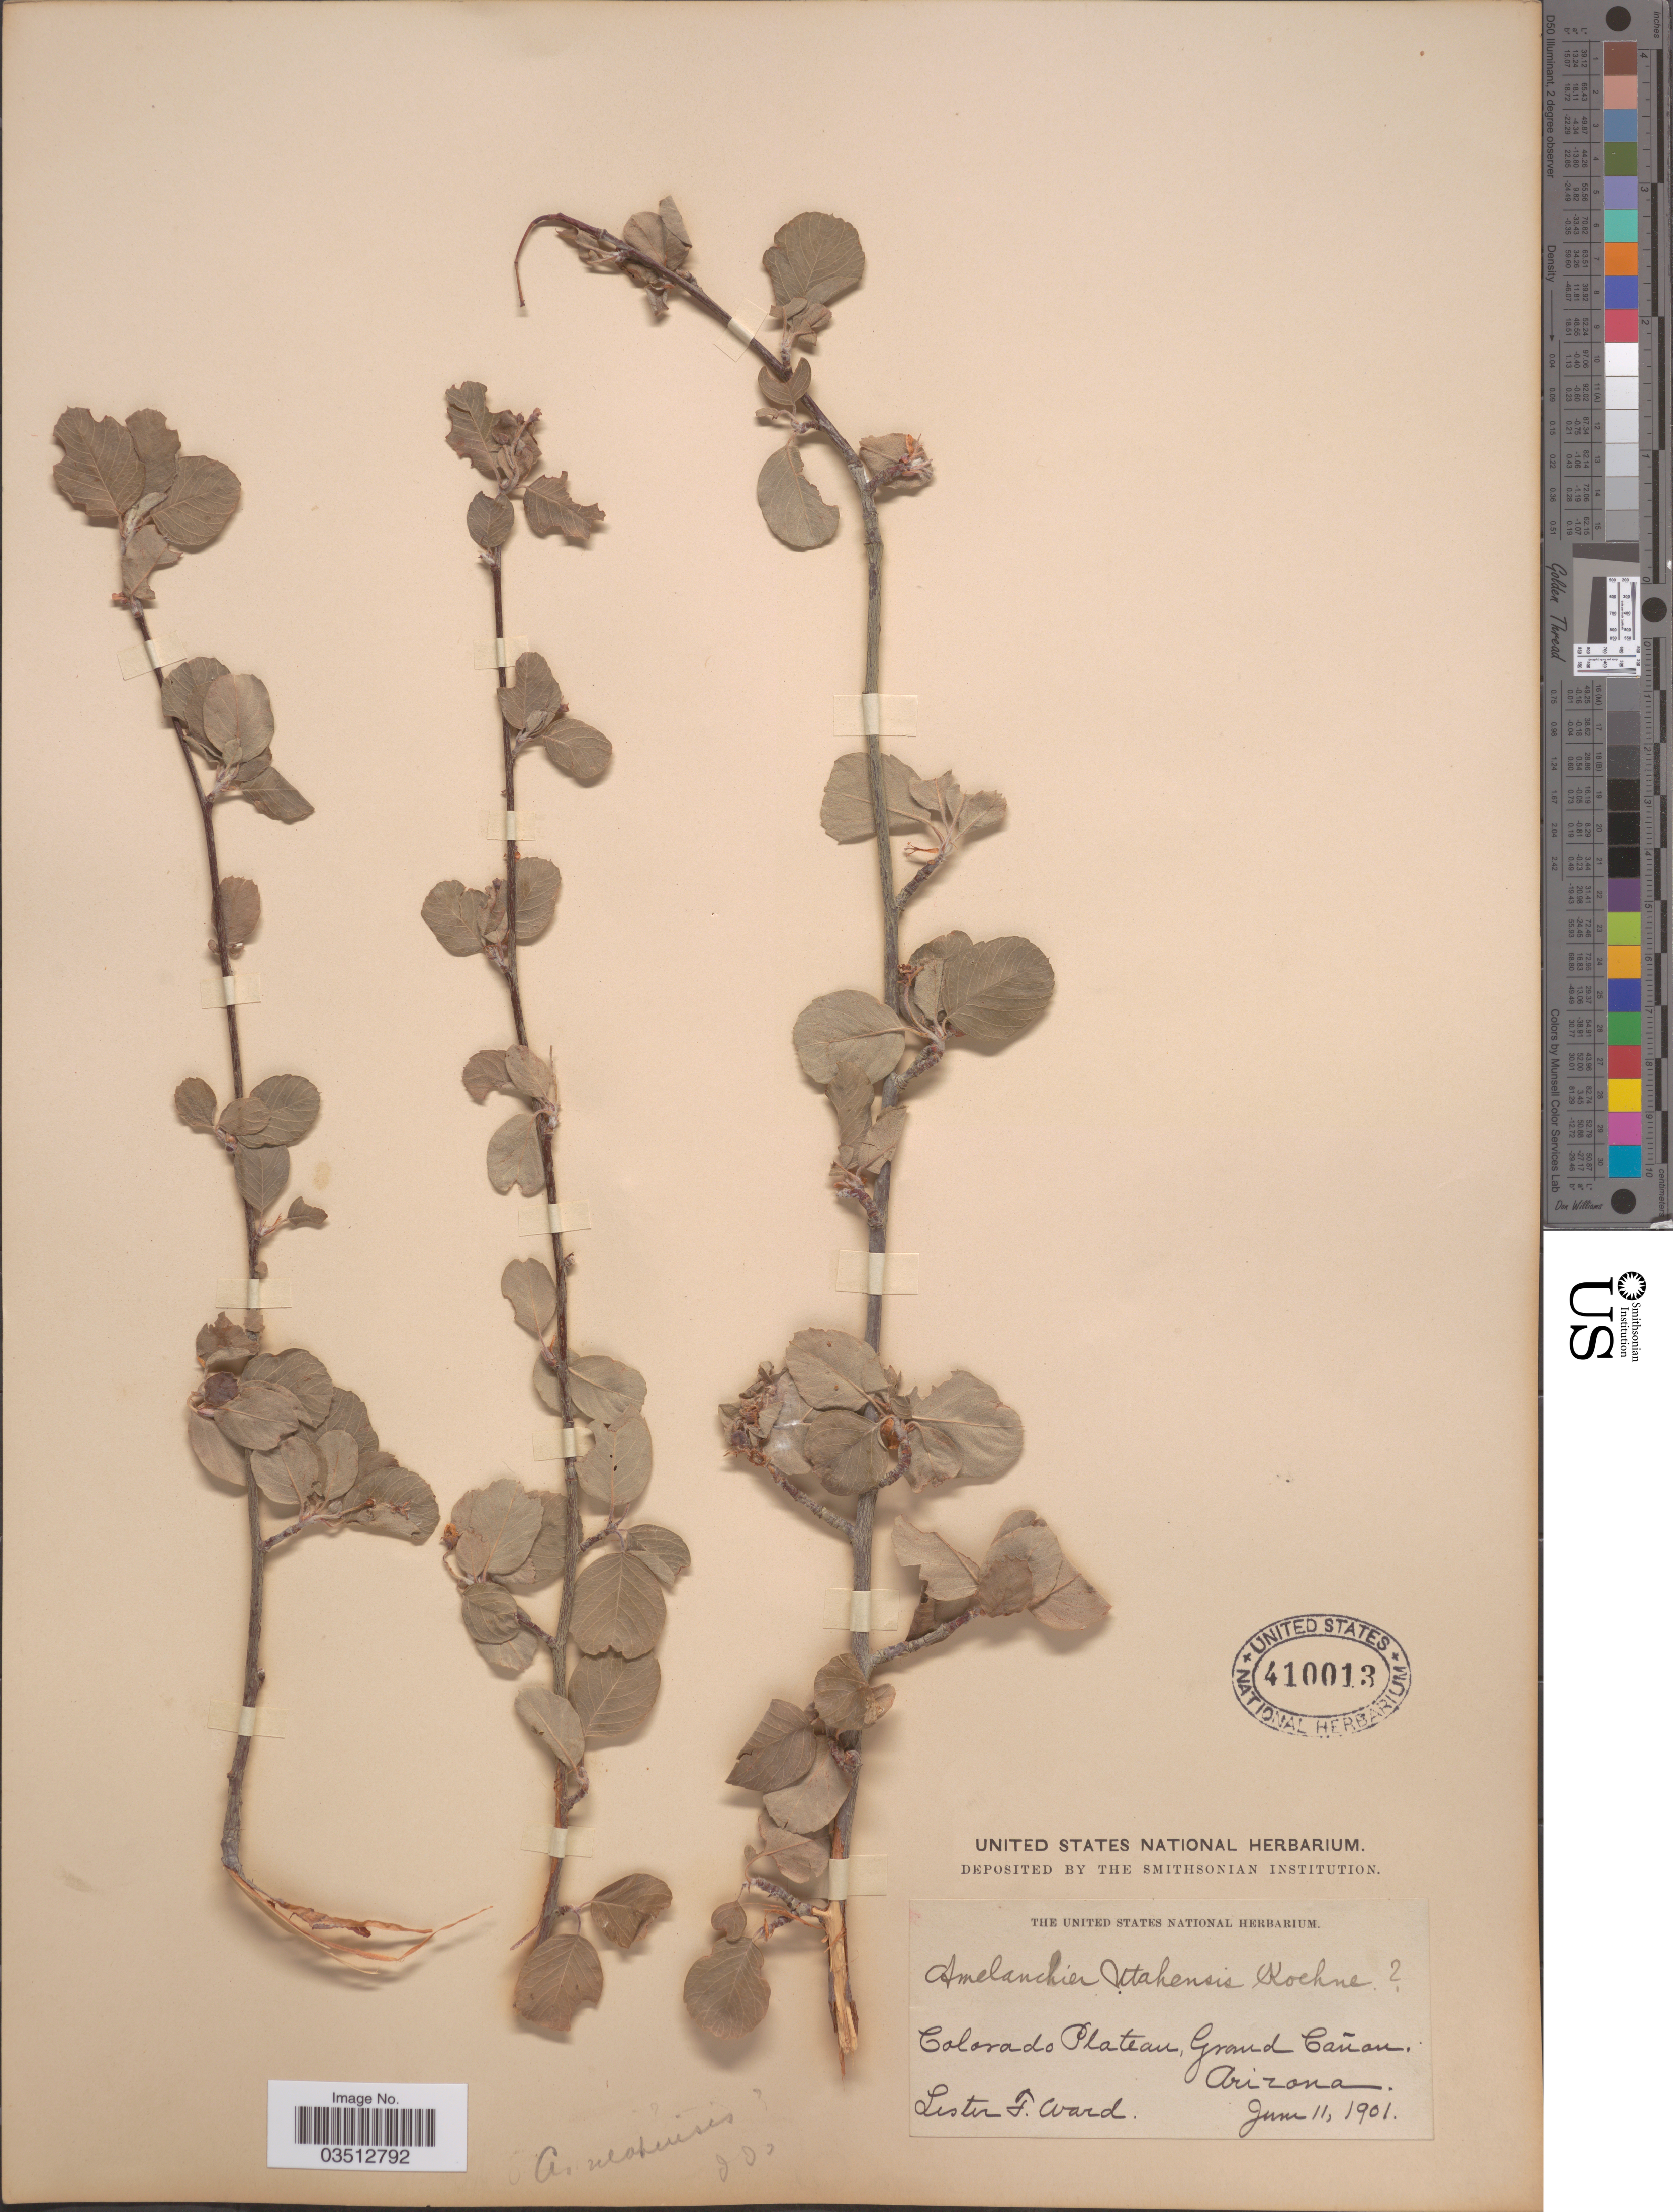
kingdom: Plantae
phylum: Tracheophyta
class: Magnoliopsida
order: Rosales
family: Rosaceae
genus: Amelanchier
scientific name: Amelanchier utahensis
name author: Koehne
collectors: L. F. Ward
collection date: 1901-06-11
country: United States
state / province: Arizona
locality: Colorado Plateau, Grand Cañon.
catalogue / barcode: US 410013